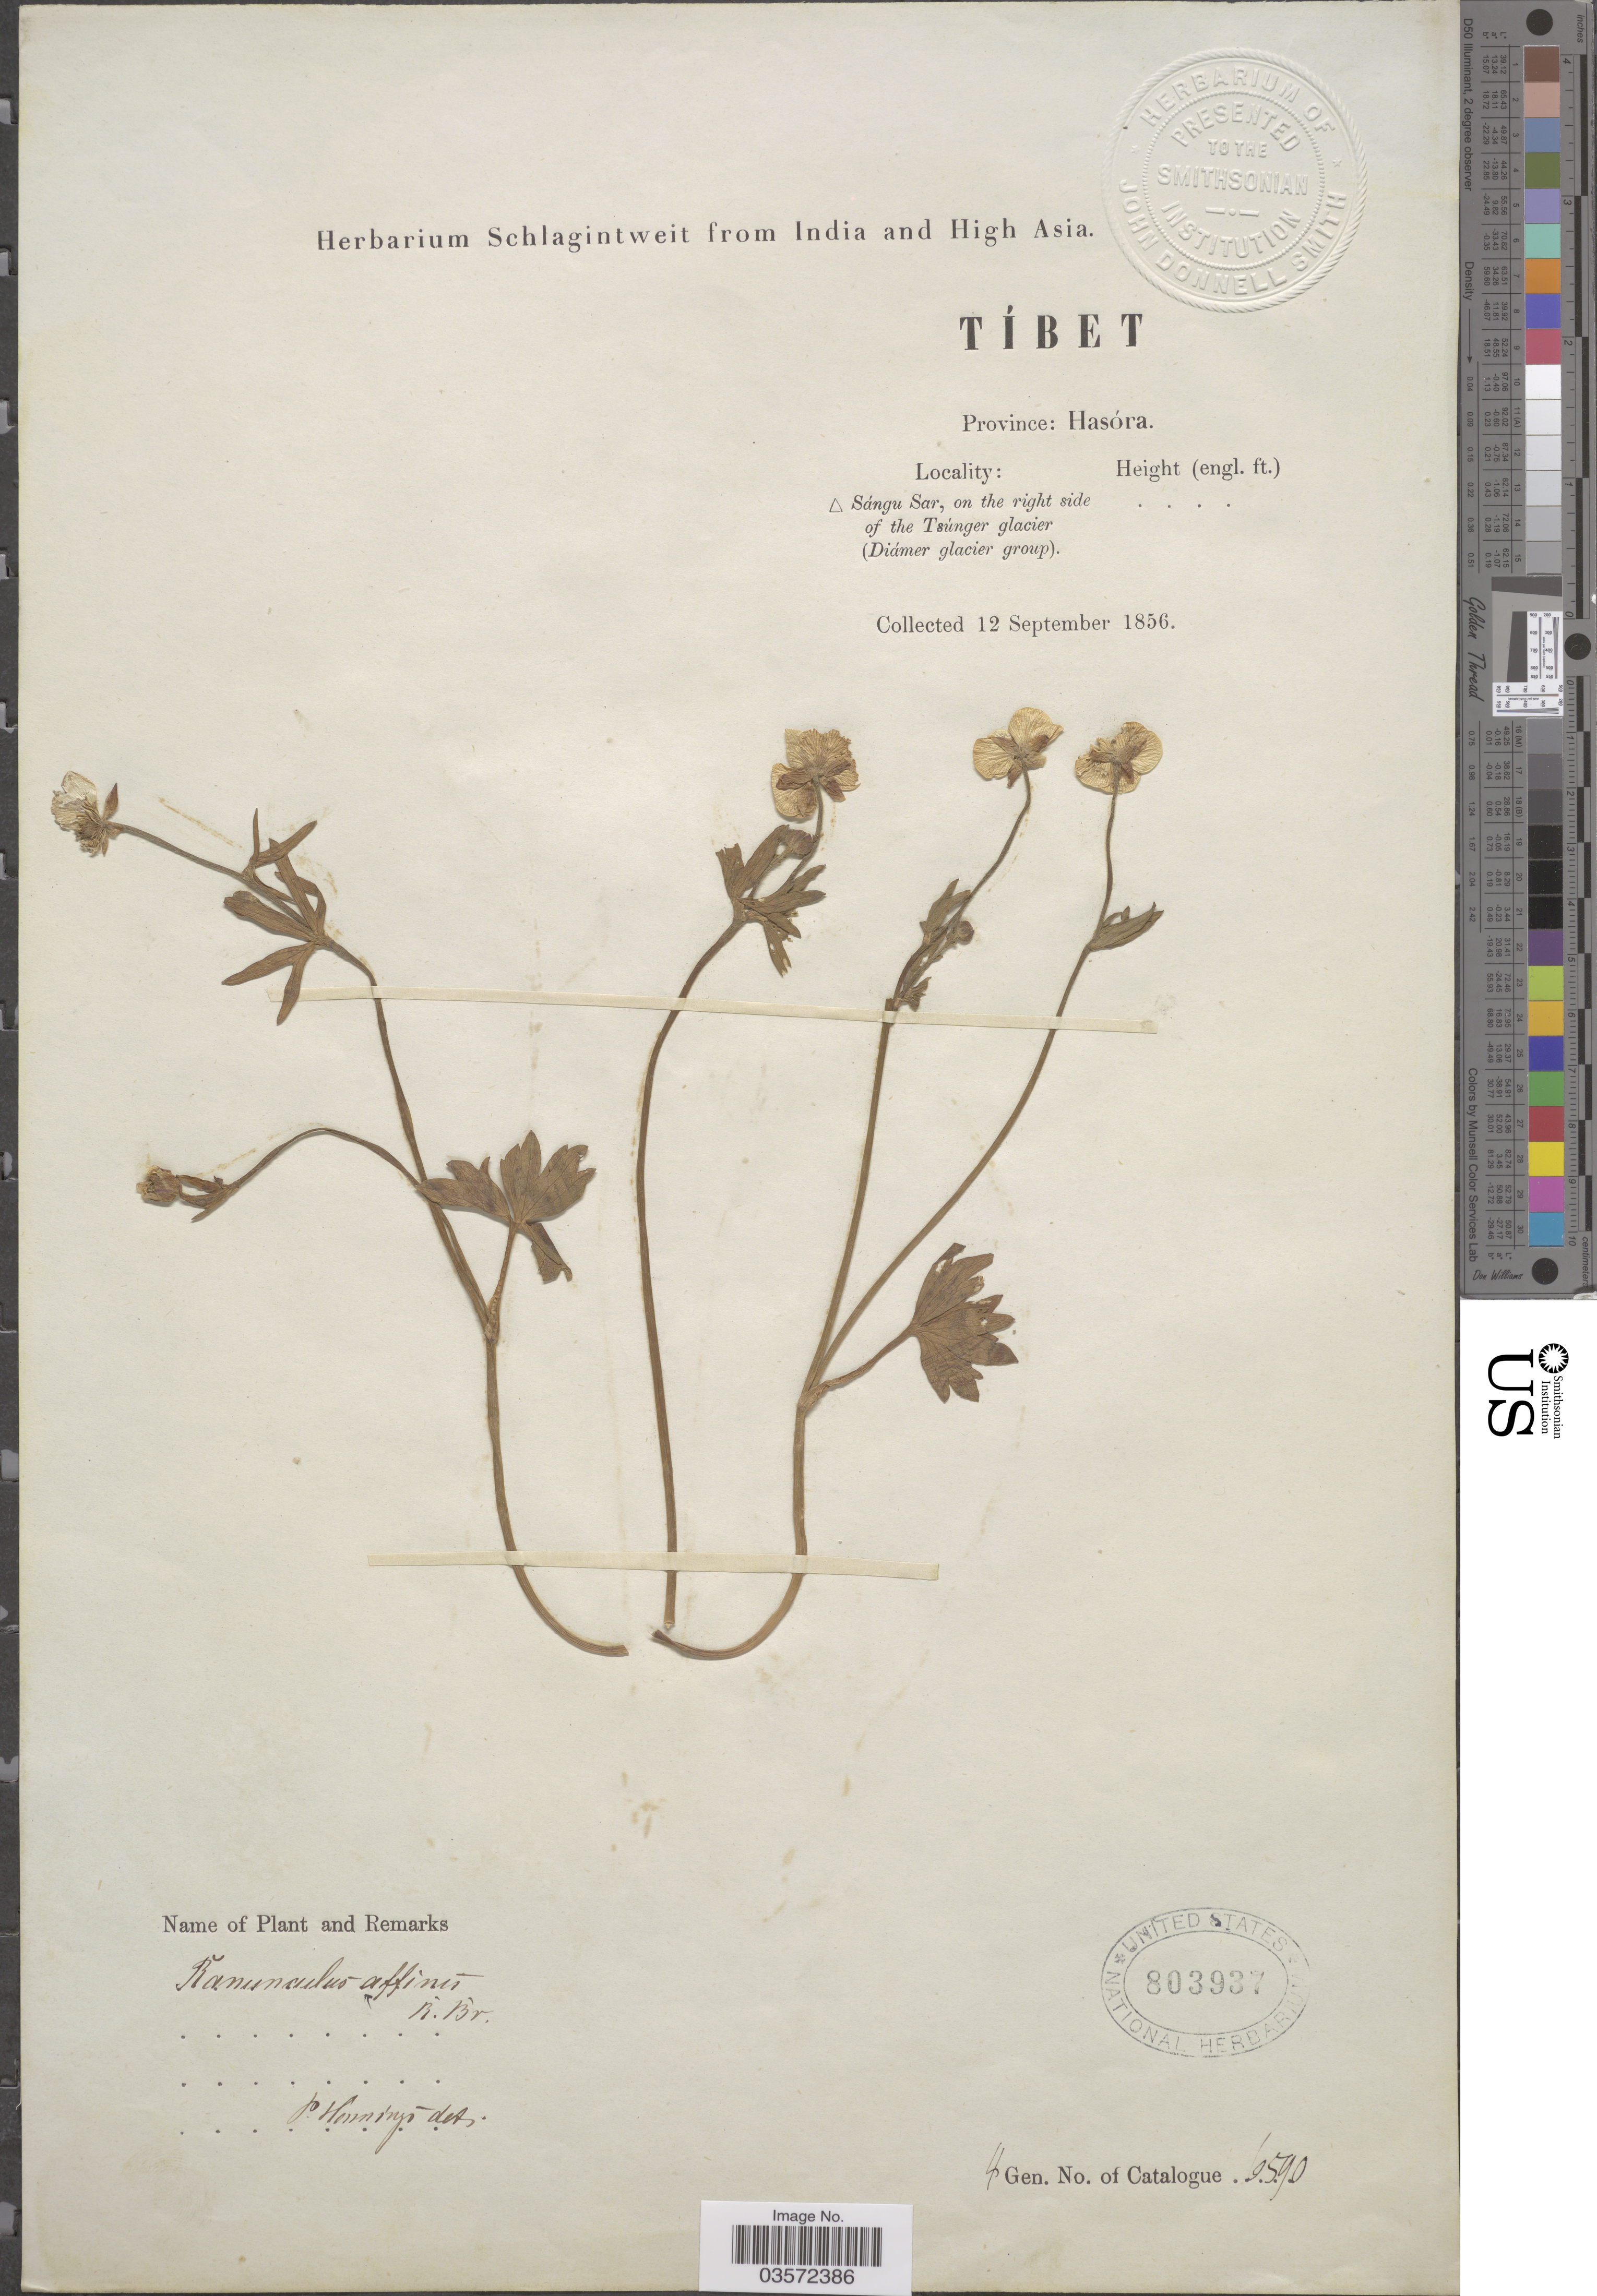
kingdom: Plantae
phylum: Tracheophyta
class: Magnoliopsida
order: Ranunculales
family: Ranunculaceae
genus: Ranunculus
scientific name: Ranunculus affinis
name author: R. Br.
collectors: ex herb. Schlagintweit from India and High Asia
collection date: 1856-09-12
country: China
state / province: Xizang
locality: Tíbet, Province: Hasóra. Sángu Sar, on the right side of the Tsúnger glacier (Diámer glacier group).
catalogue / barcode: US 803937